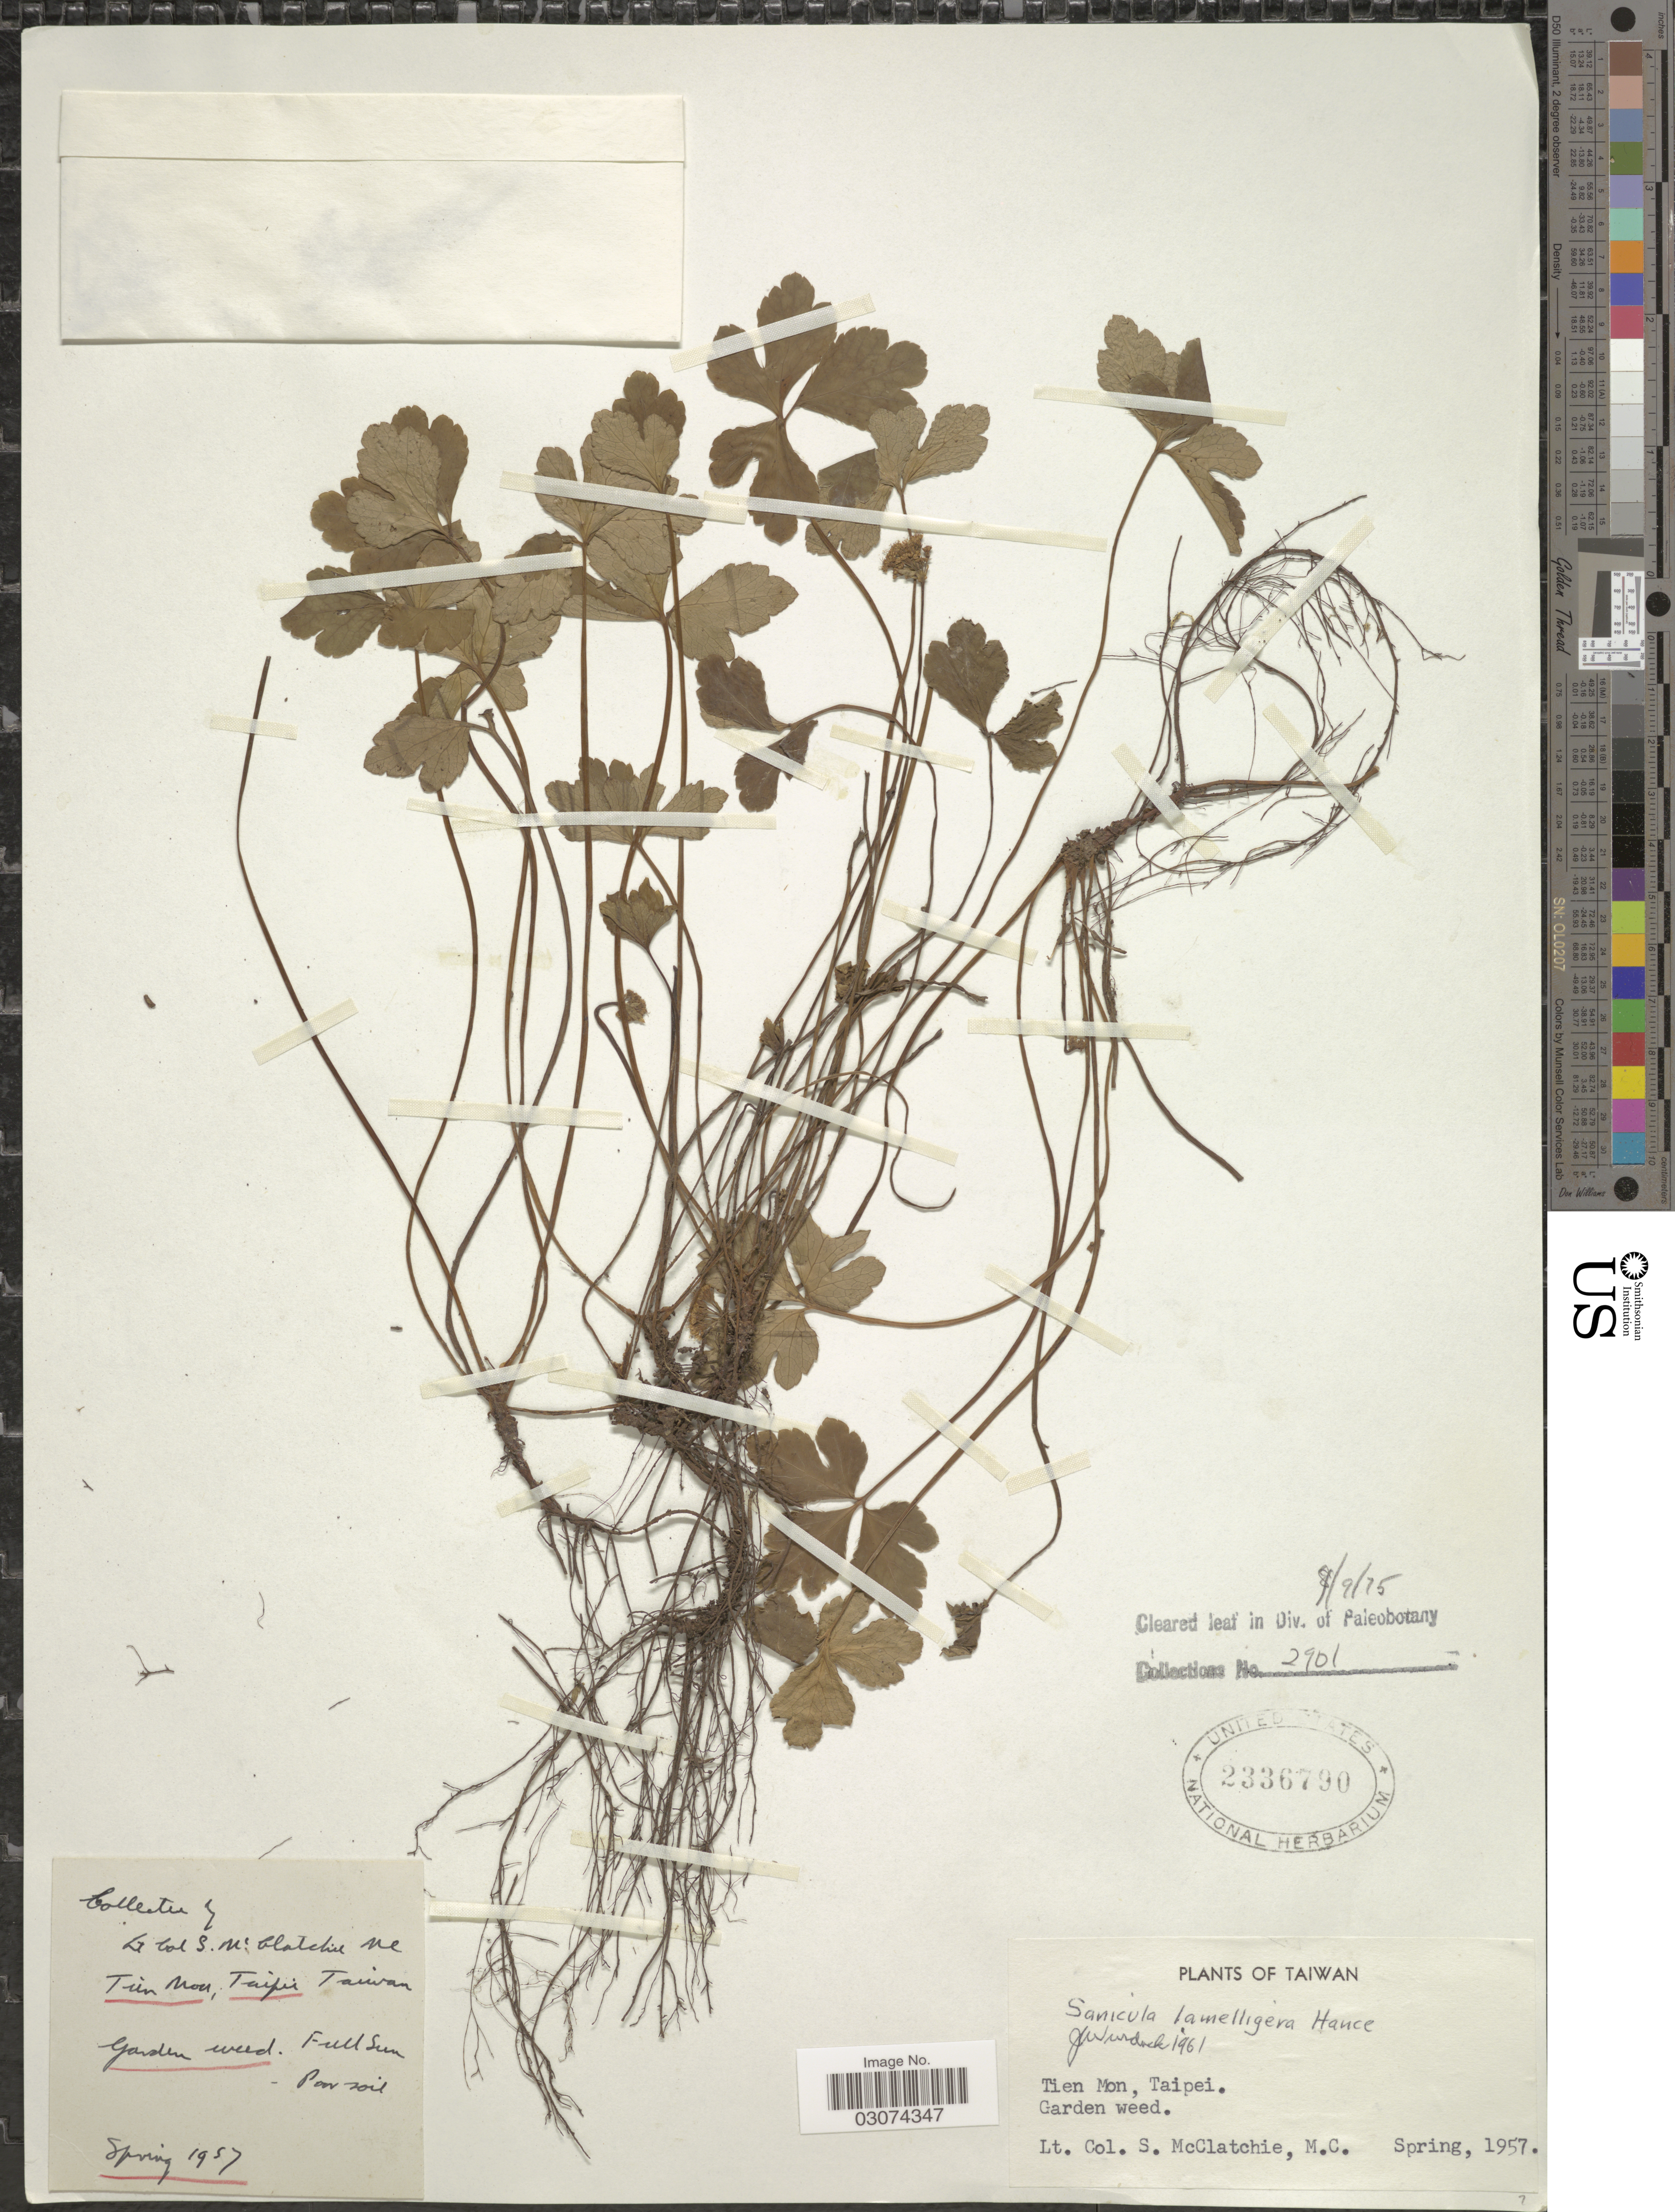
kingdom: Plantae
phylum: Tracheophyta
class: Magnoliopsida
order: Apiales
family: Apiaceae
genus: Sanicula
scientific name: Sanicula lamelligera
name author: Hance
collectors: S. McClatchie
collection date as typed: Spring 1957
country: Taiwan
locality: Tien Mon, Taipei. Garden weed.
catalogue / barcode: US 2336790